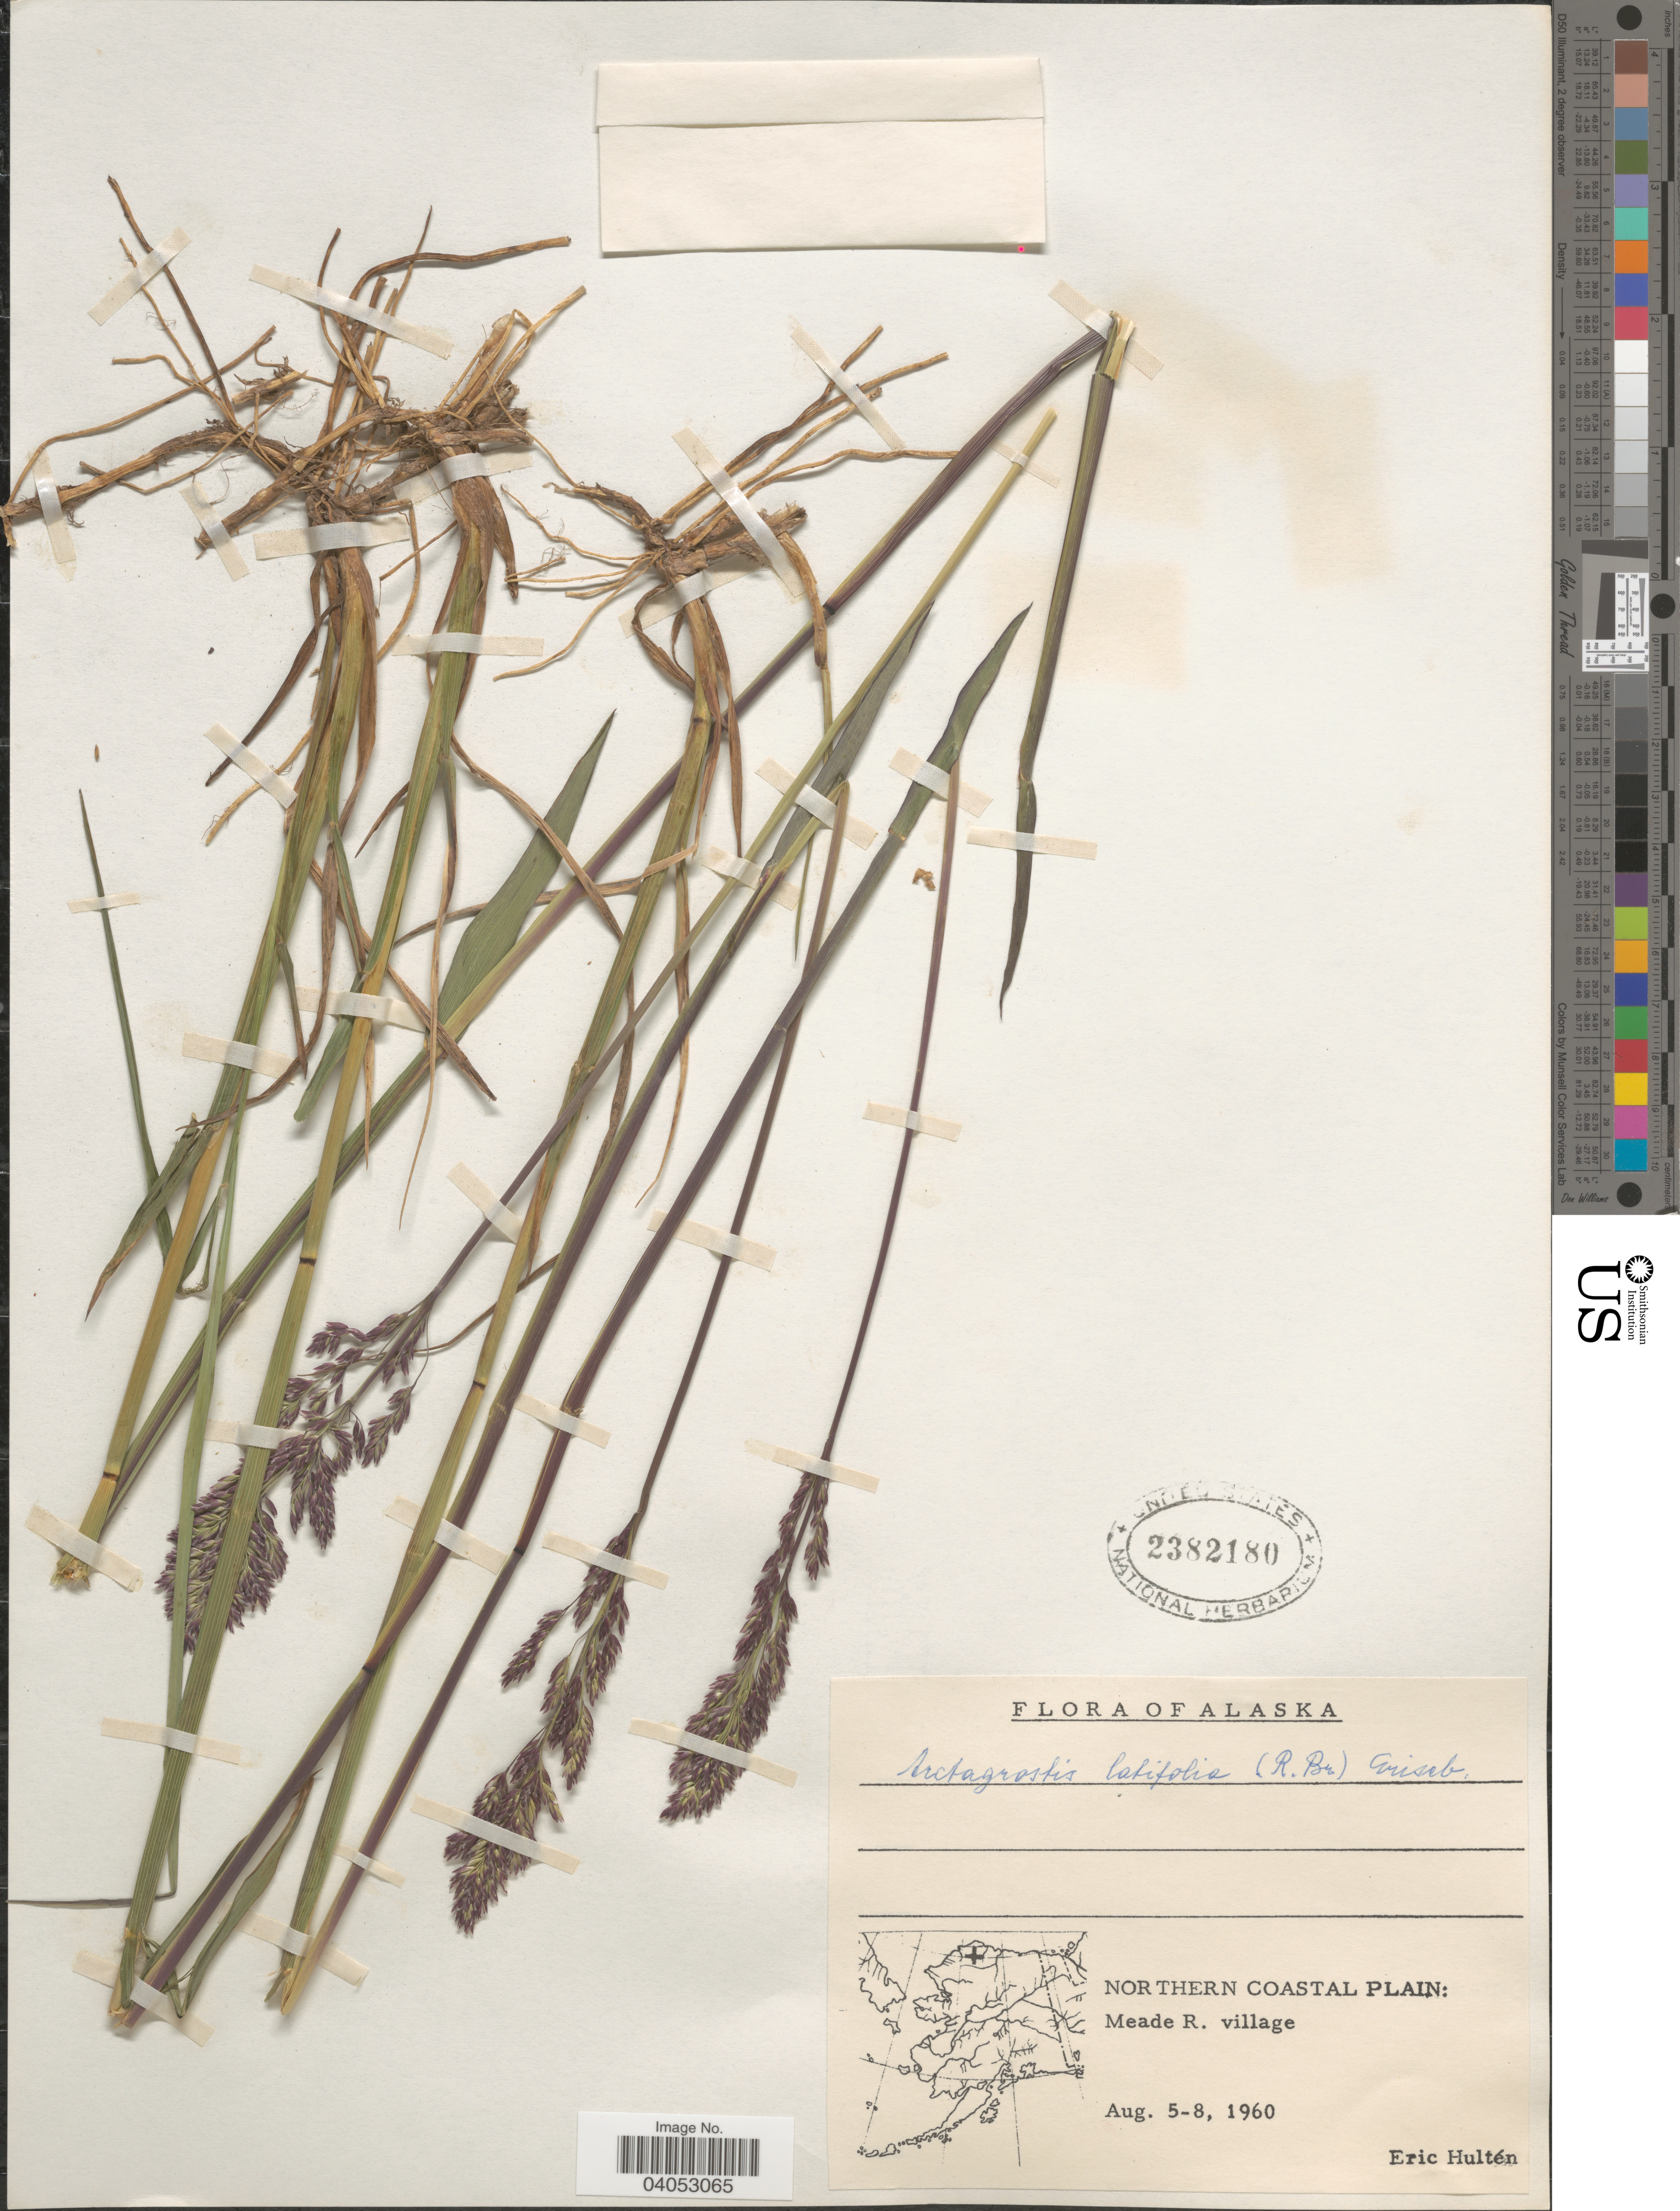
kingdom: Plantae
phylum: Tracheophyta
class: Liliopsida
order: Poales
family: Poaceae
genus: Arctagrostis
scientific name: Arctagrostis latifolia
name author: (R. Br.) Griseb.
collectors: E. G. Hultén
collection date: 1960-08-05/1960-08-08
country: United States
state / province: Alaska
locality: Northern Coastal Plain: Meade R. village.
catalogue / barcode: US 2382180